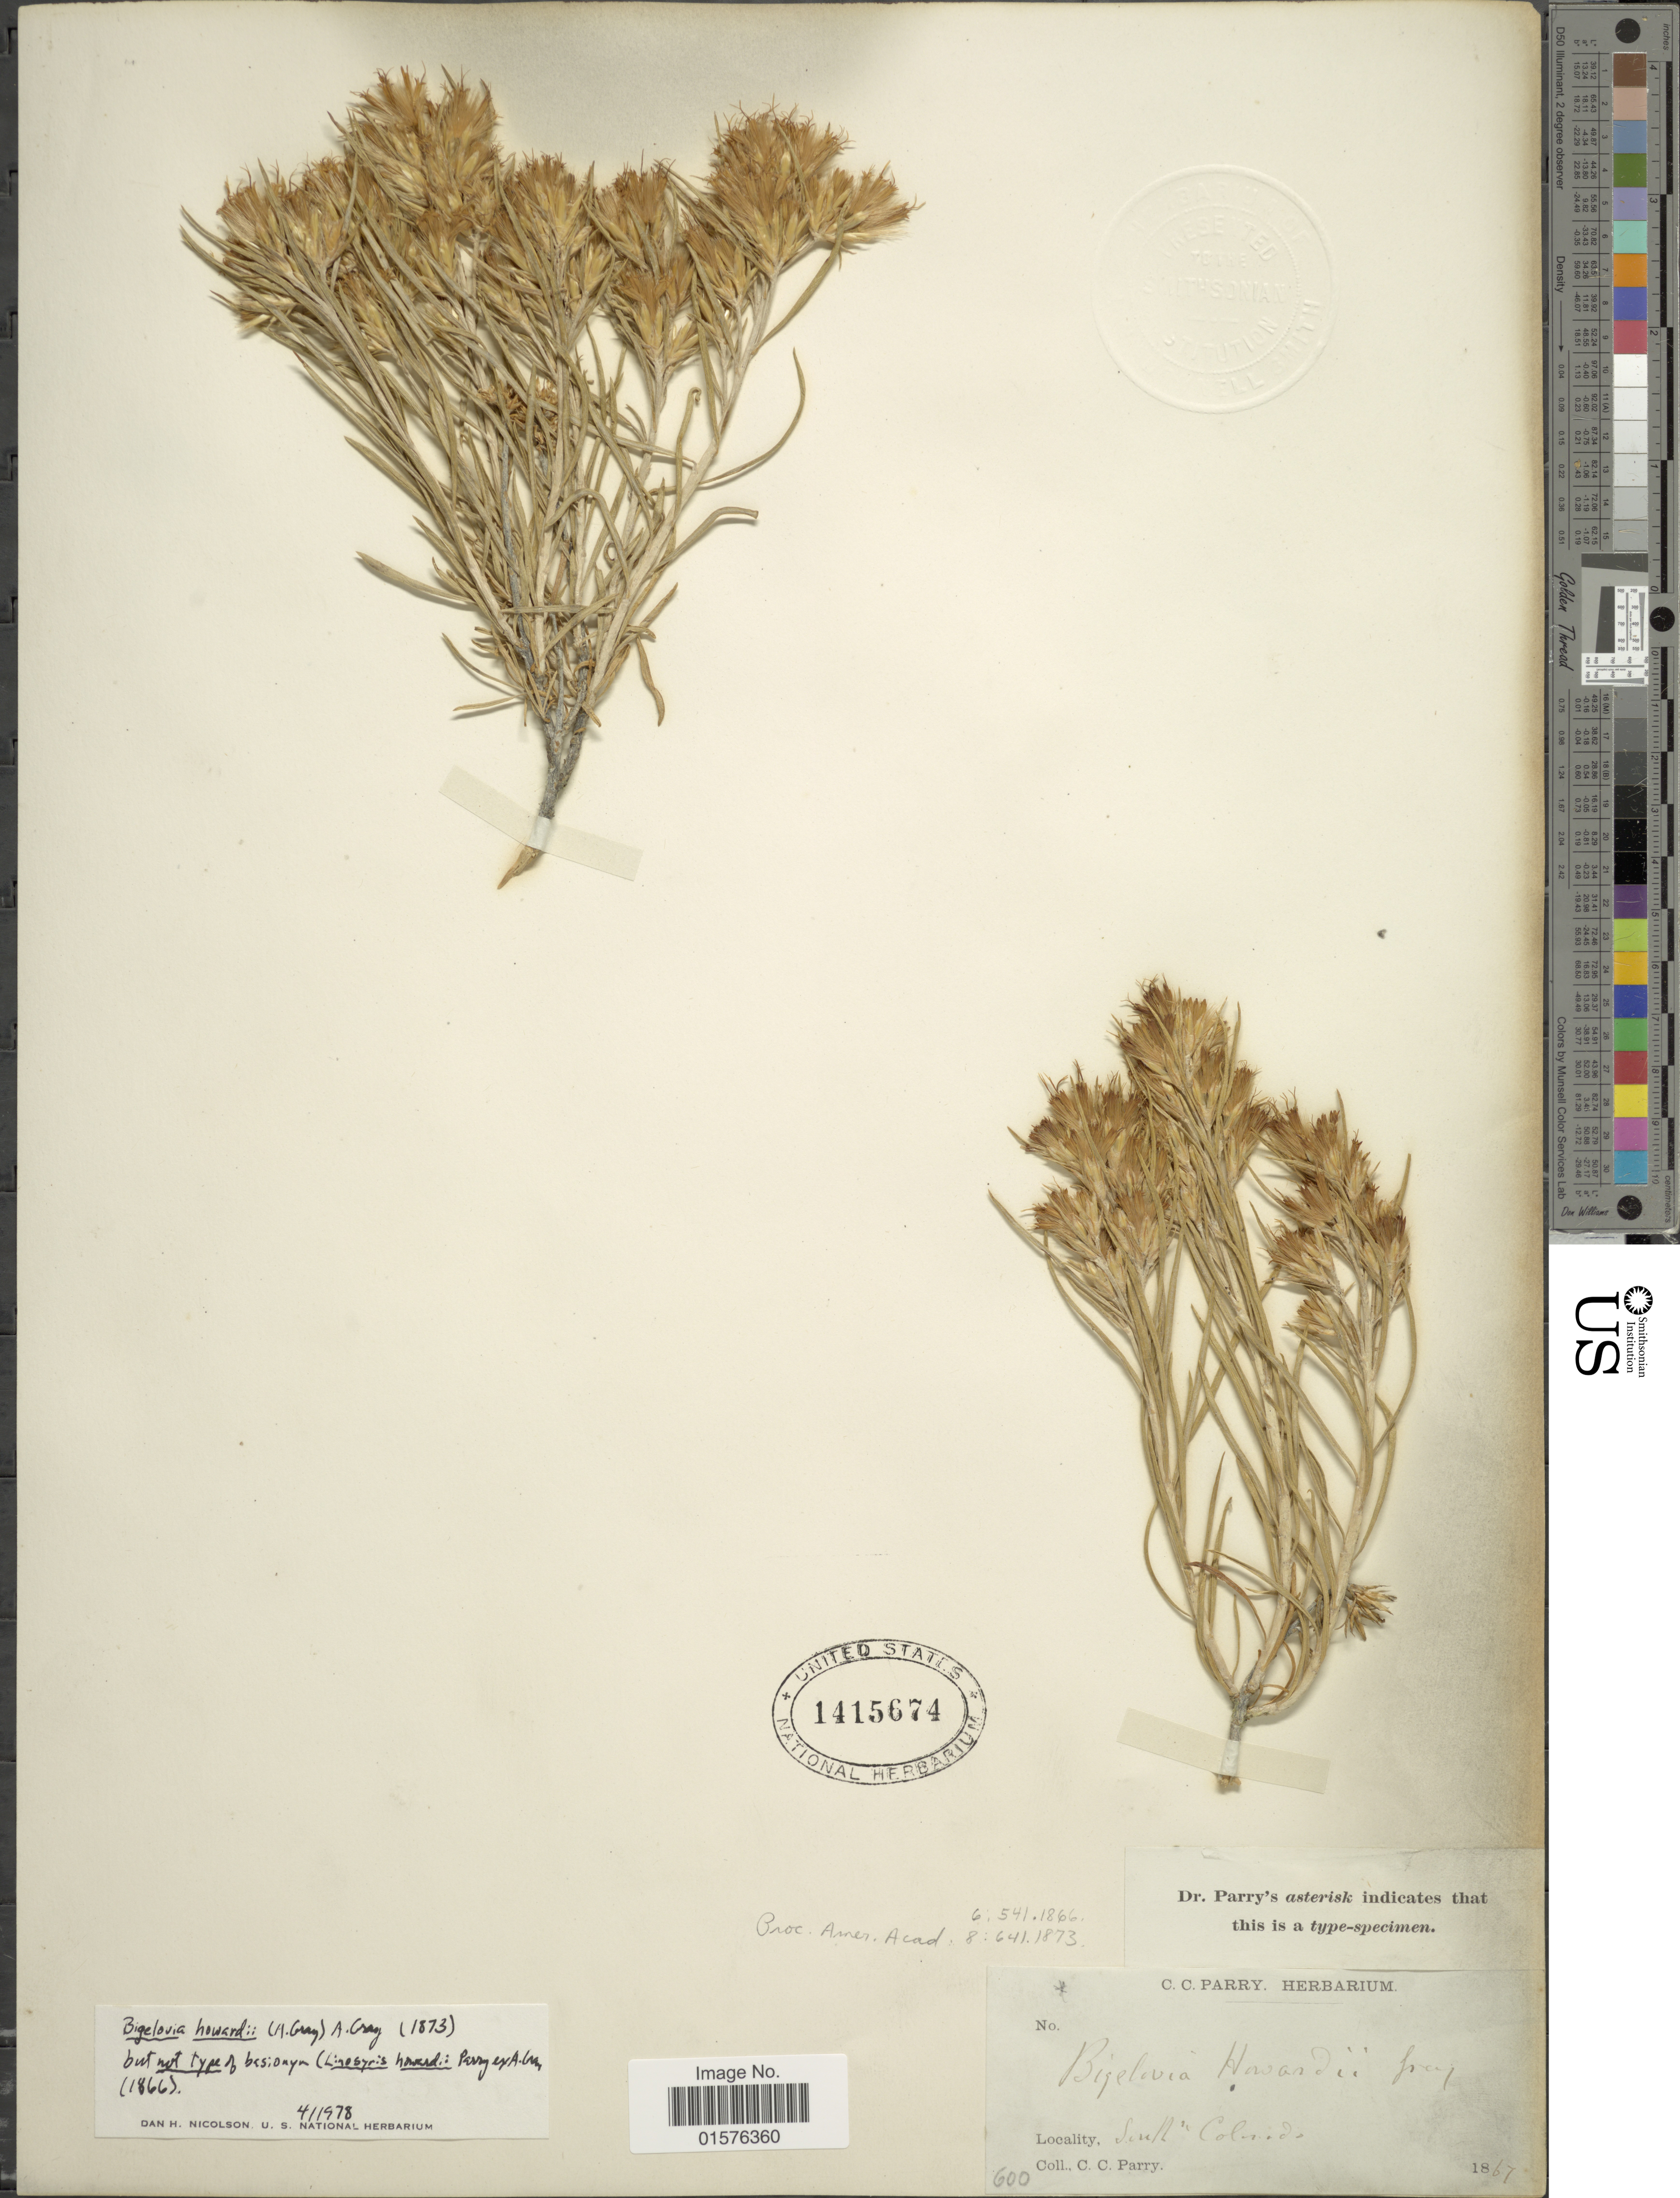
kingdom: Plantae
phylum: Tracheophyta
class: Magnoliopsida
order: Asterales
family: Asteraceae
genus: Ericameria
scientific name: Ericameria parryi var. howardii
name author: (A. Gray) G.L. Nesom & G.I. Baird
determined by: Urbatsch, Lowell E., Curator (LSU), Louisiana State University (UNITED STATES)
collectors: C. C. Parry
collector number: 600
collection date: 1867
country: United States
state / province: Colorado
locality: South Colorado.